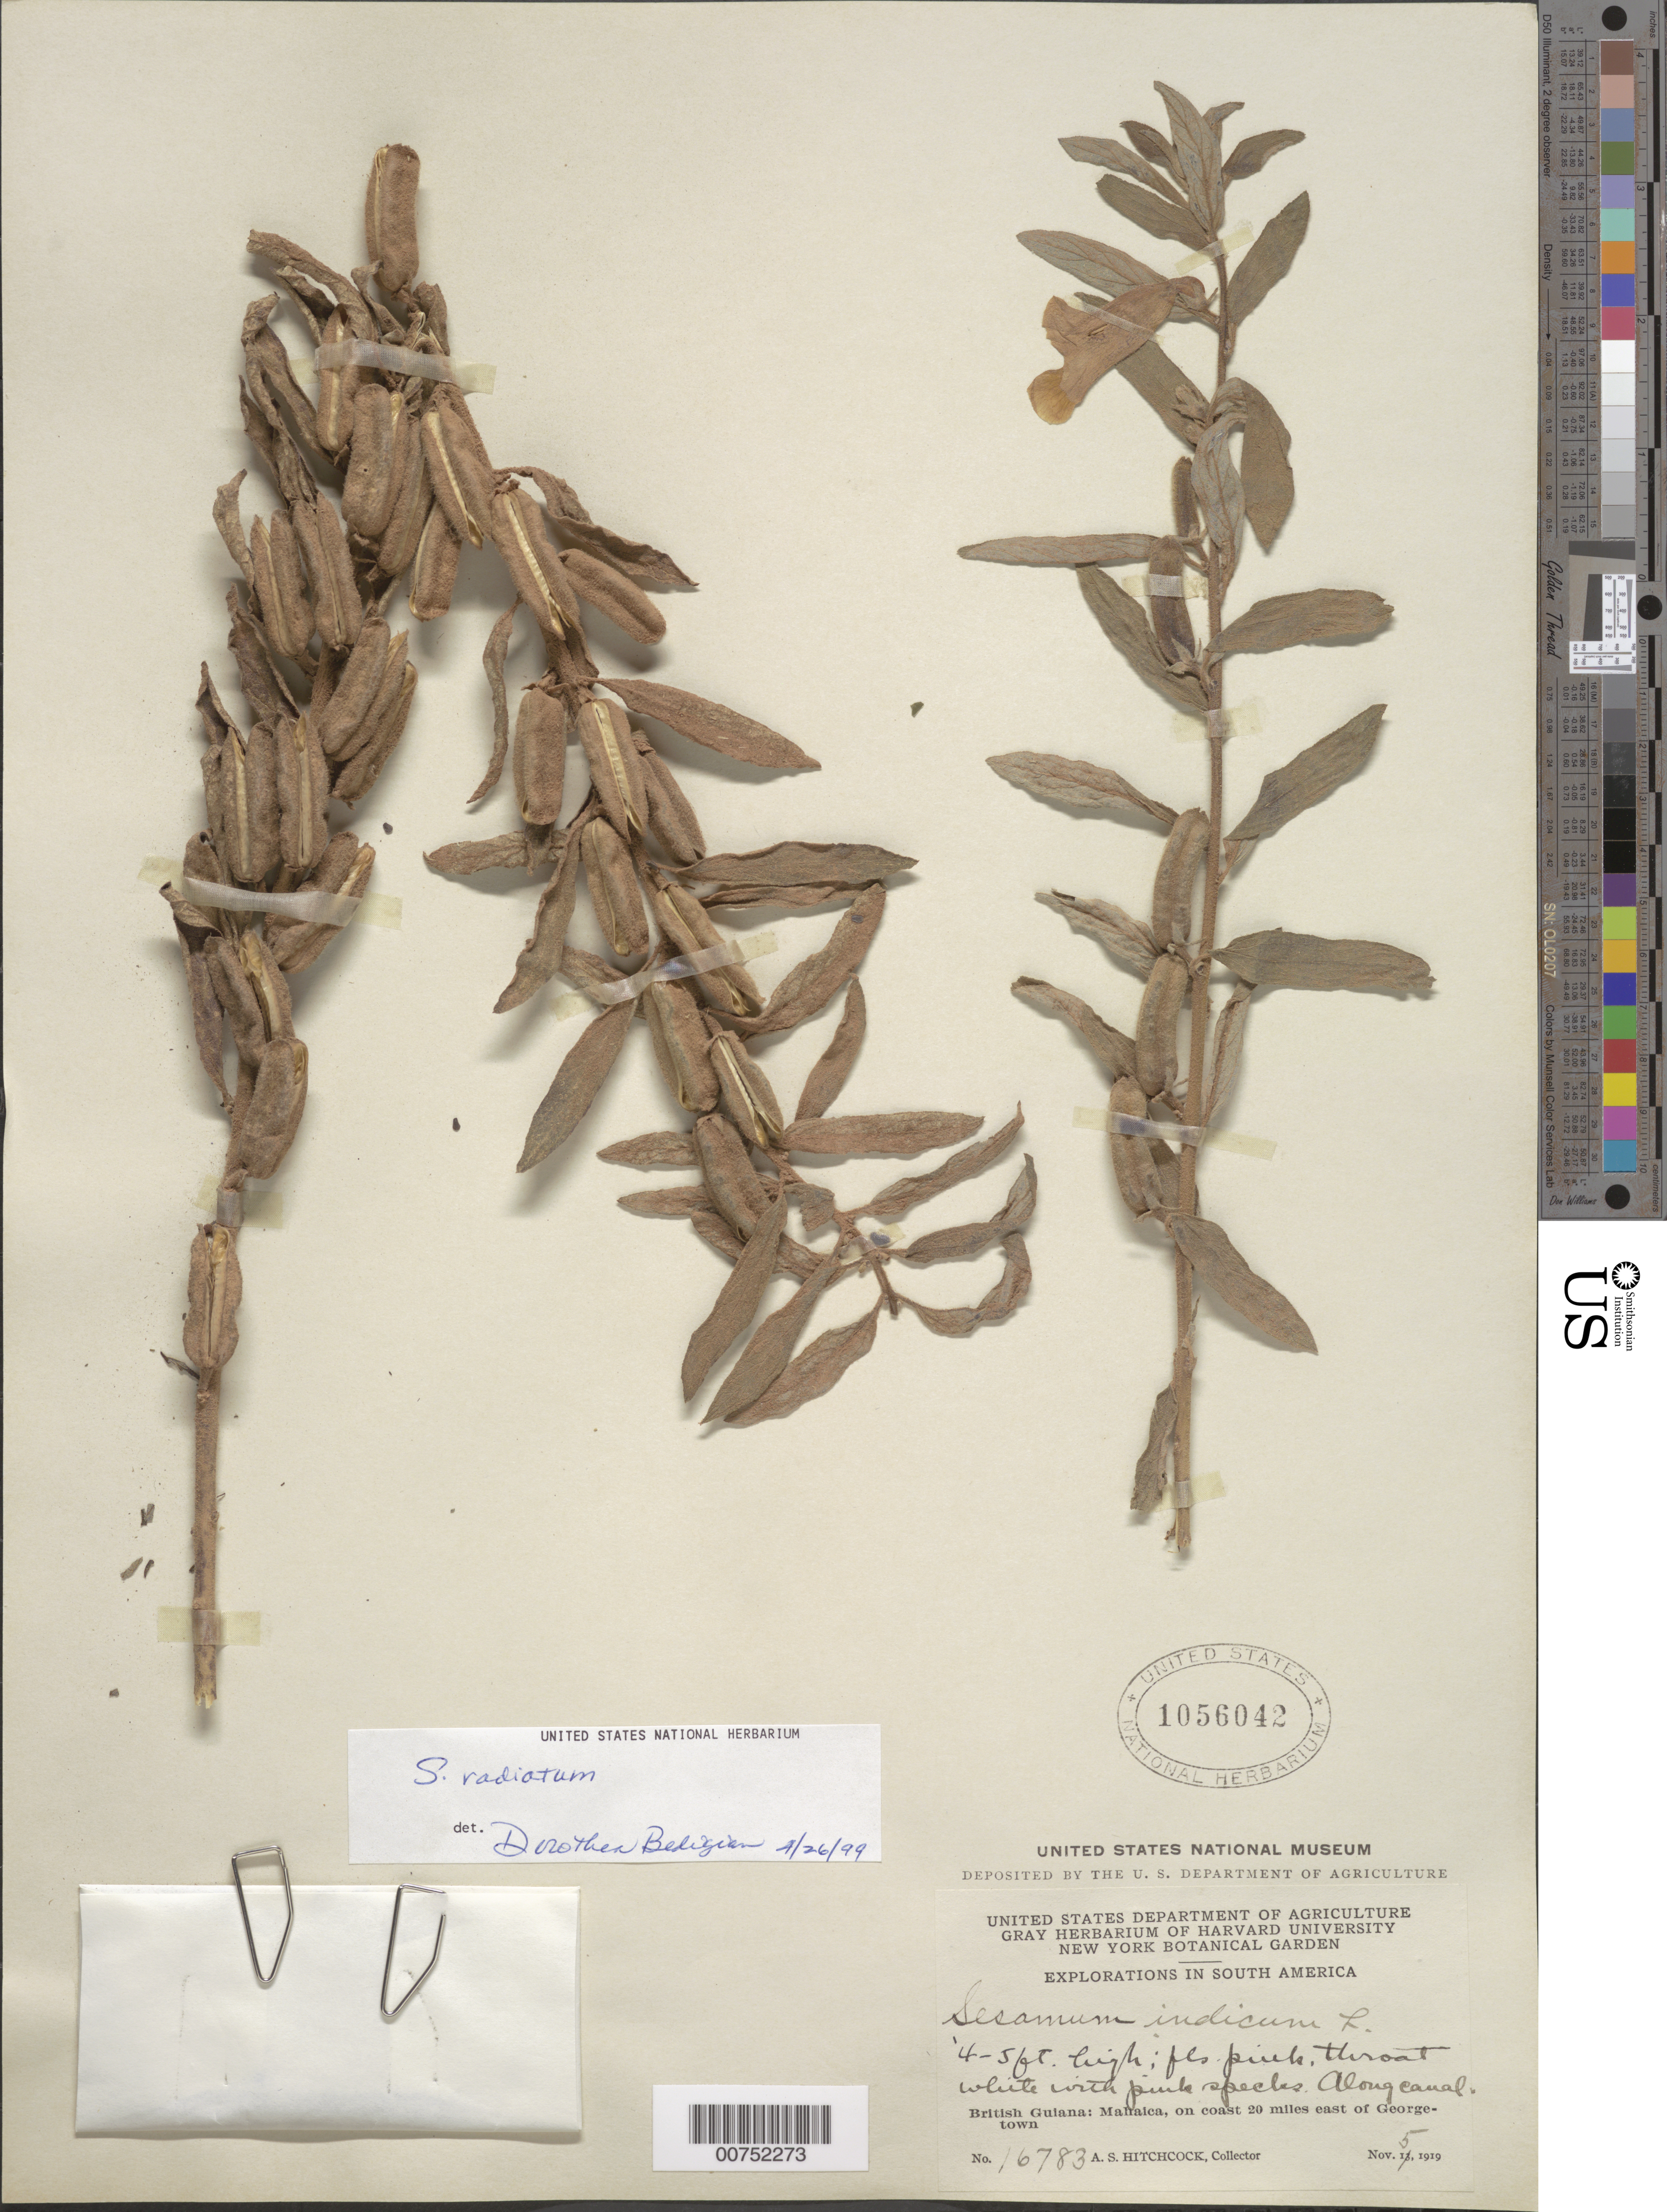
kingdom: Plantae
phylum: Tracheophyta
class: Magnoliopsida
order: Lamiales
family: Pedaliaceae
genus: Sesamum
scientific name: Sesamum radiatum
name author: Schum. & Thonn.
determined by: Bedigian, D.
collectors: A. S. Hitchcock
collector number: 16783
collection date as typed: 15-Nov-19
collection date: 1919-11-15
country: Guyana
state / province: Demerara-Mahaica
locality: Mahaica, on coast 20 miles east of Georgetown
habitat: Along canal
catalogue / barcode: US 1056042